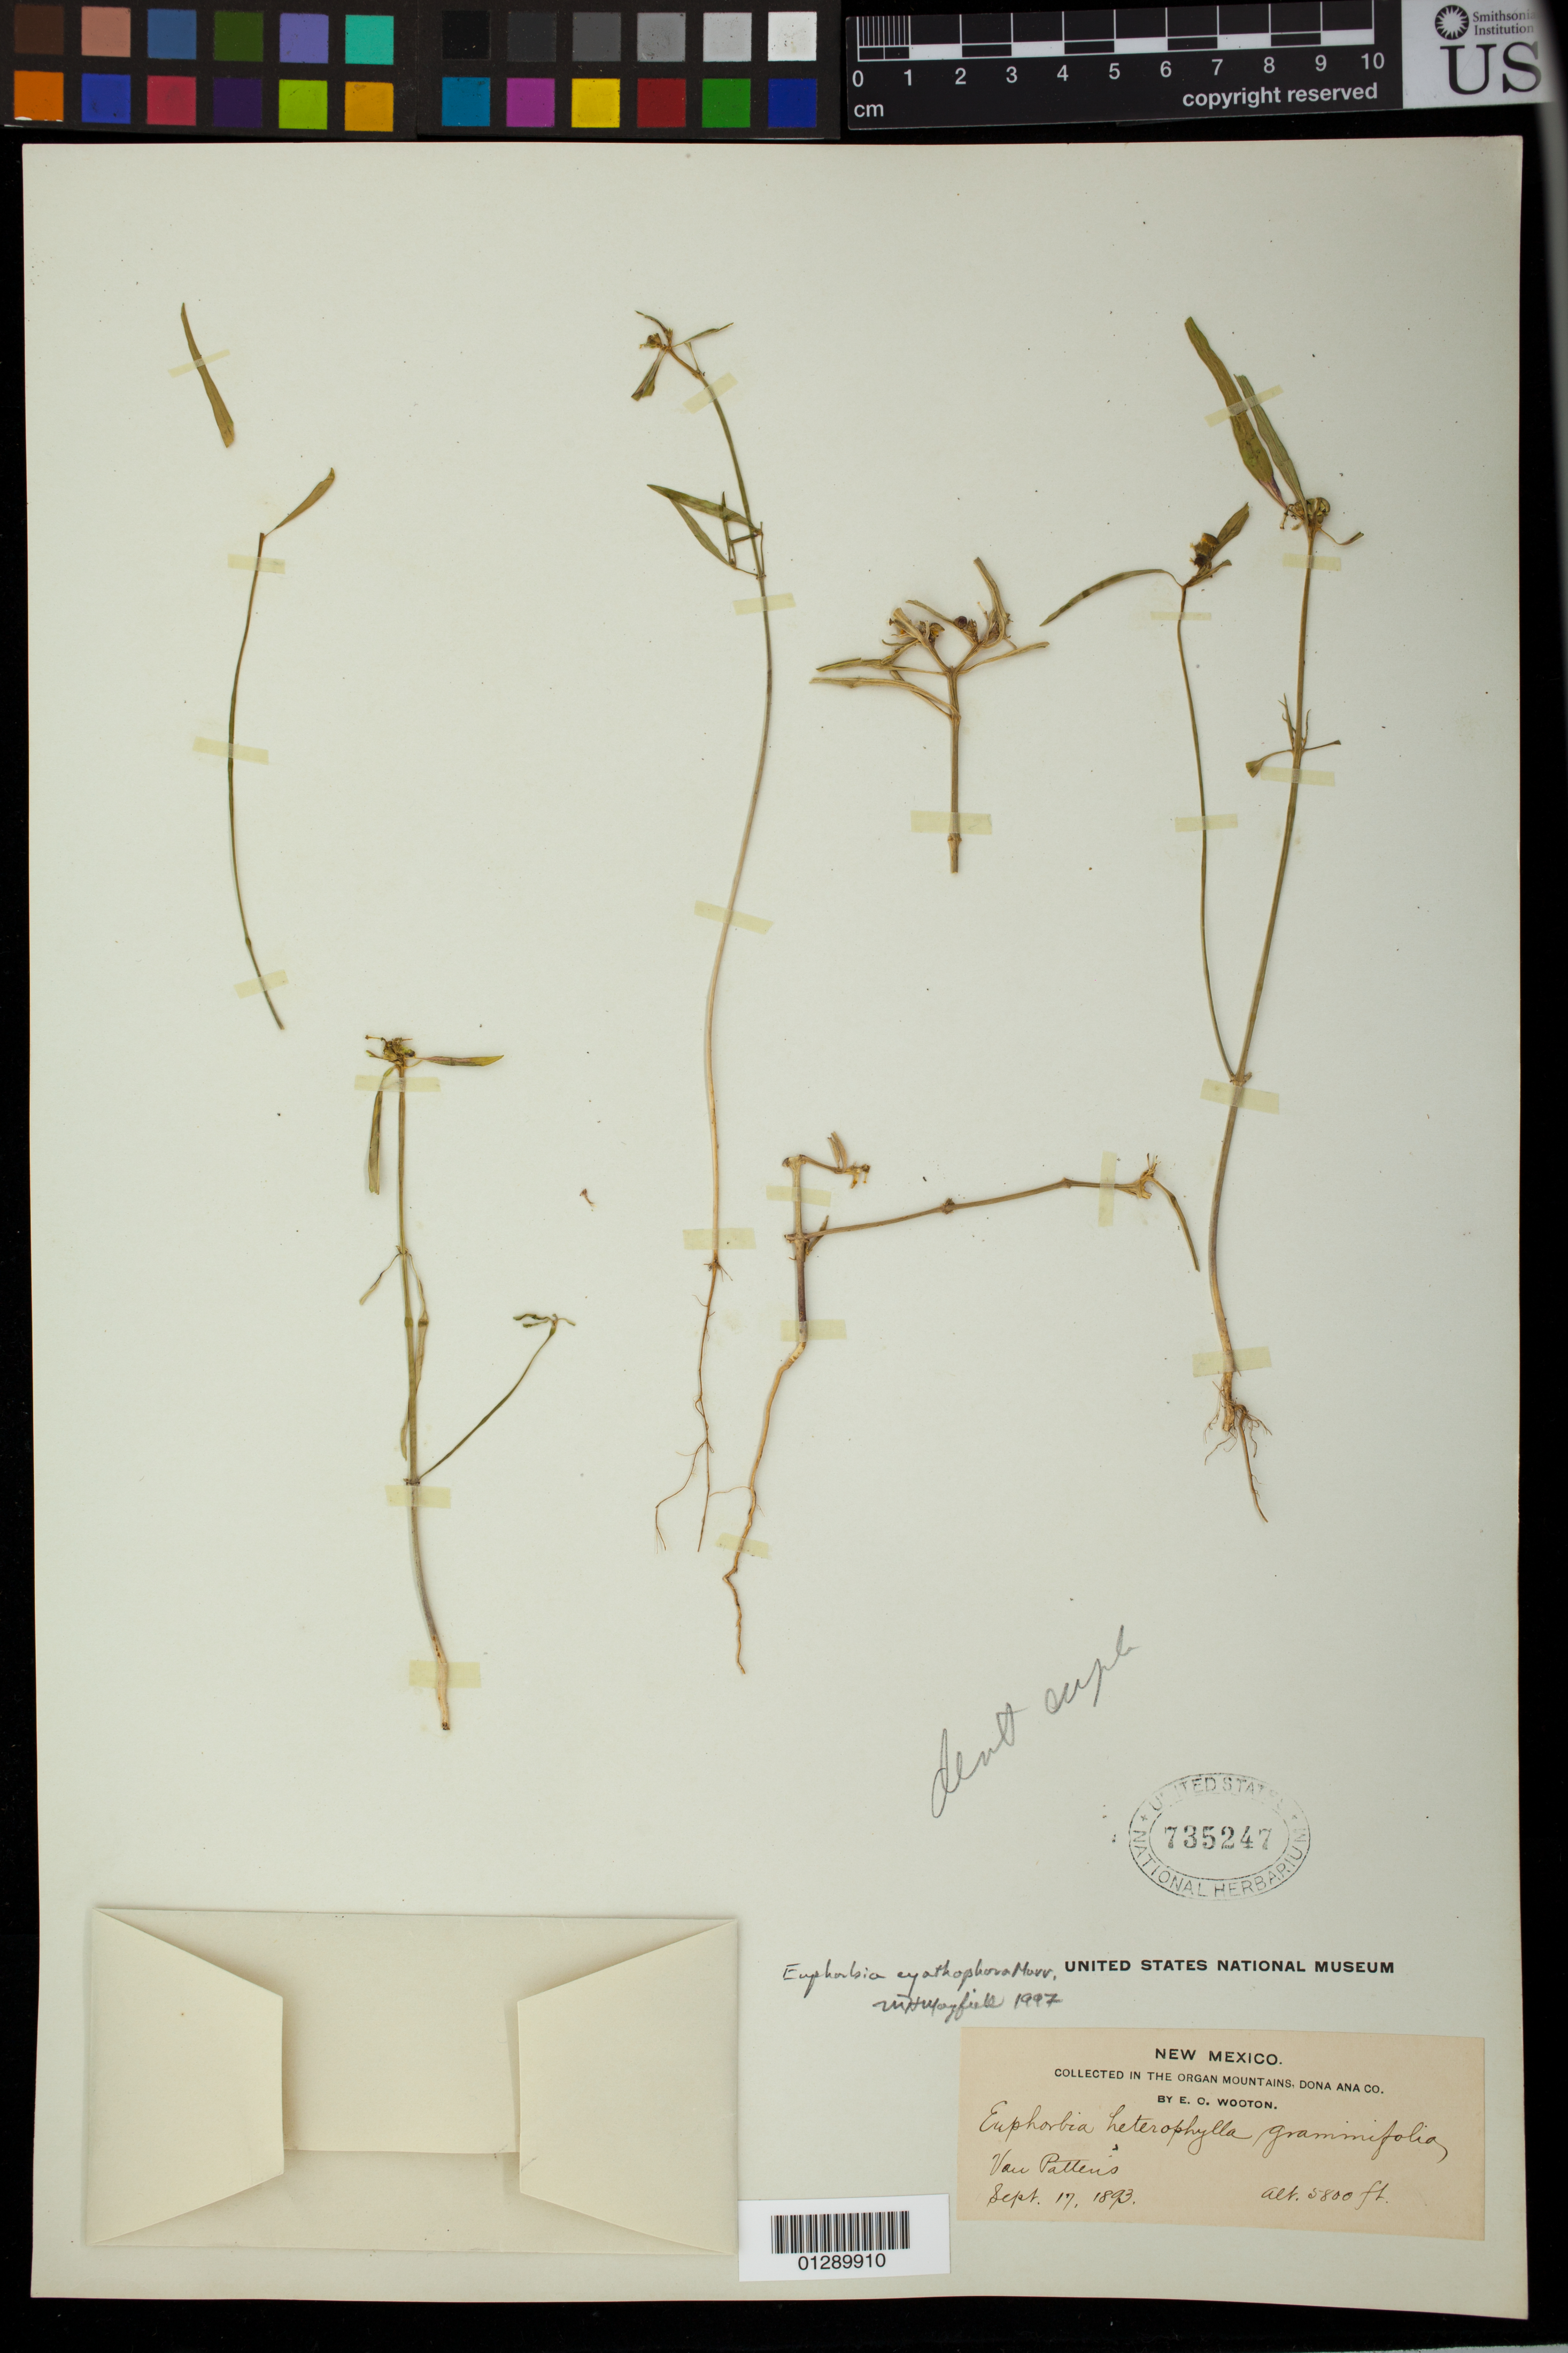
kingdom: Plantae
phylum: Tracheophyta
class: Magnoliopsida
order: Malpighiales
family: Euphorbiaceae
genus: Euphorbia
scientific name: Euphorbia heterophylla var. cyathophora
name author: (Murr.) Griseb.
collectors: E. O. Wooton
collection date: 1893-09-17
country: United States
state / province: New Mexico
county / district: Dona Ana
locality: Organ Mountains, Van Pattens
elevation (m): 1768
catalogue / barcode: US 735247